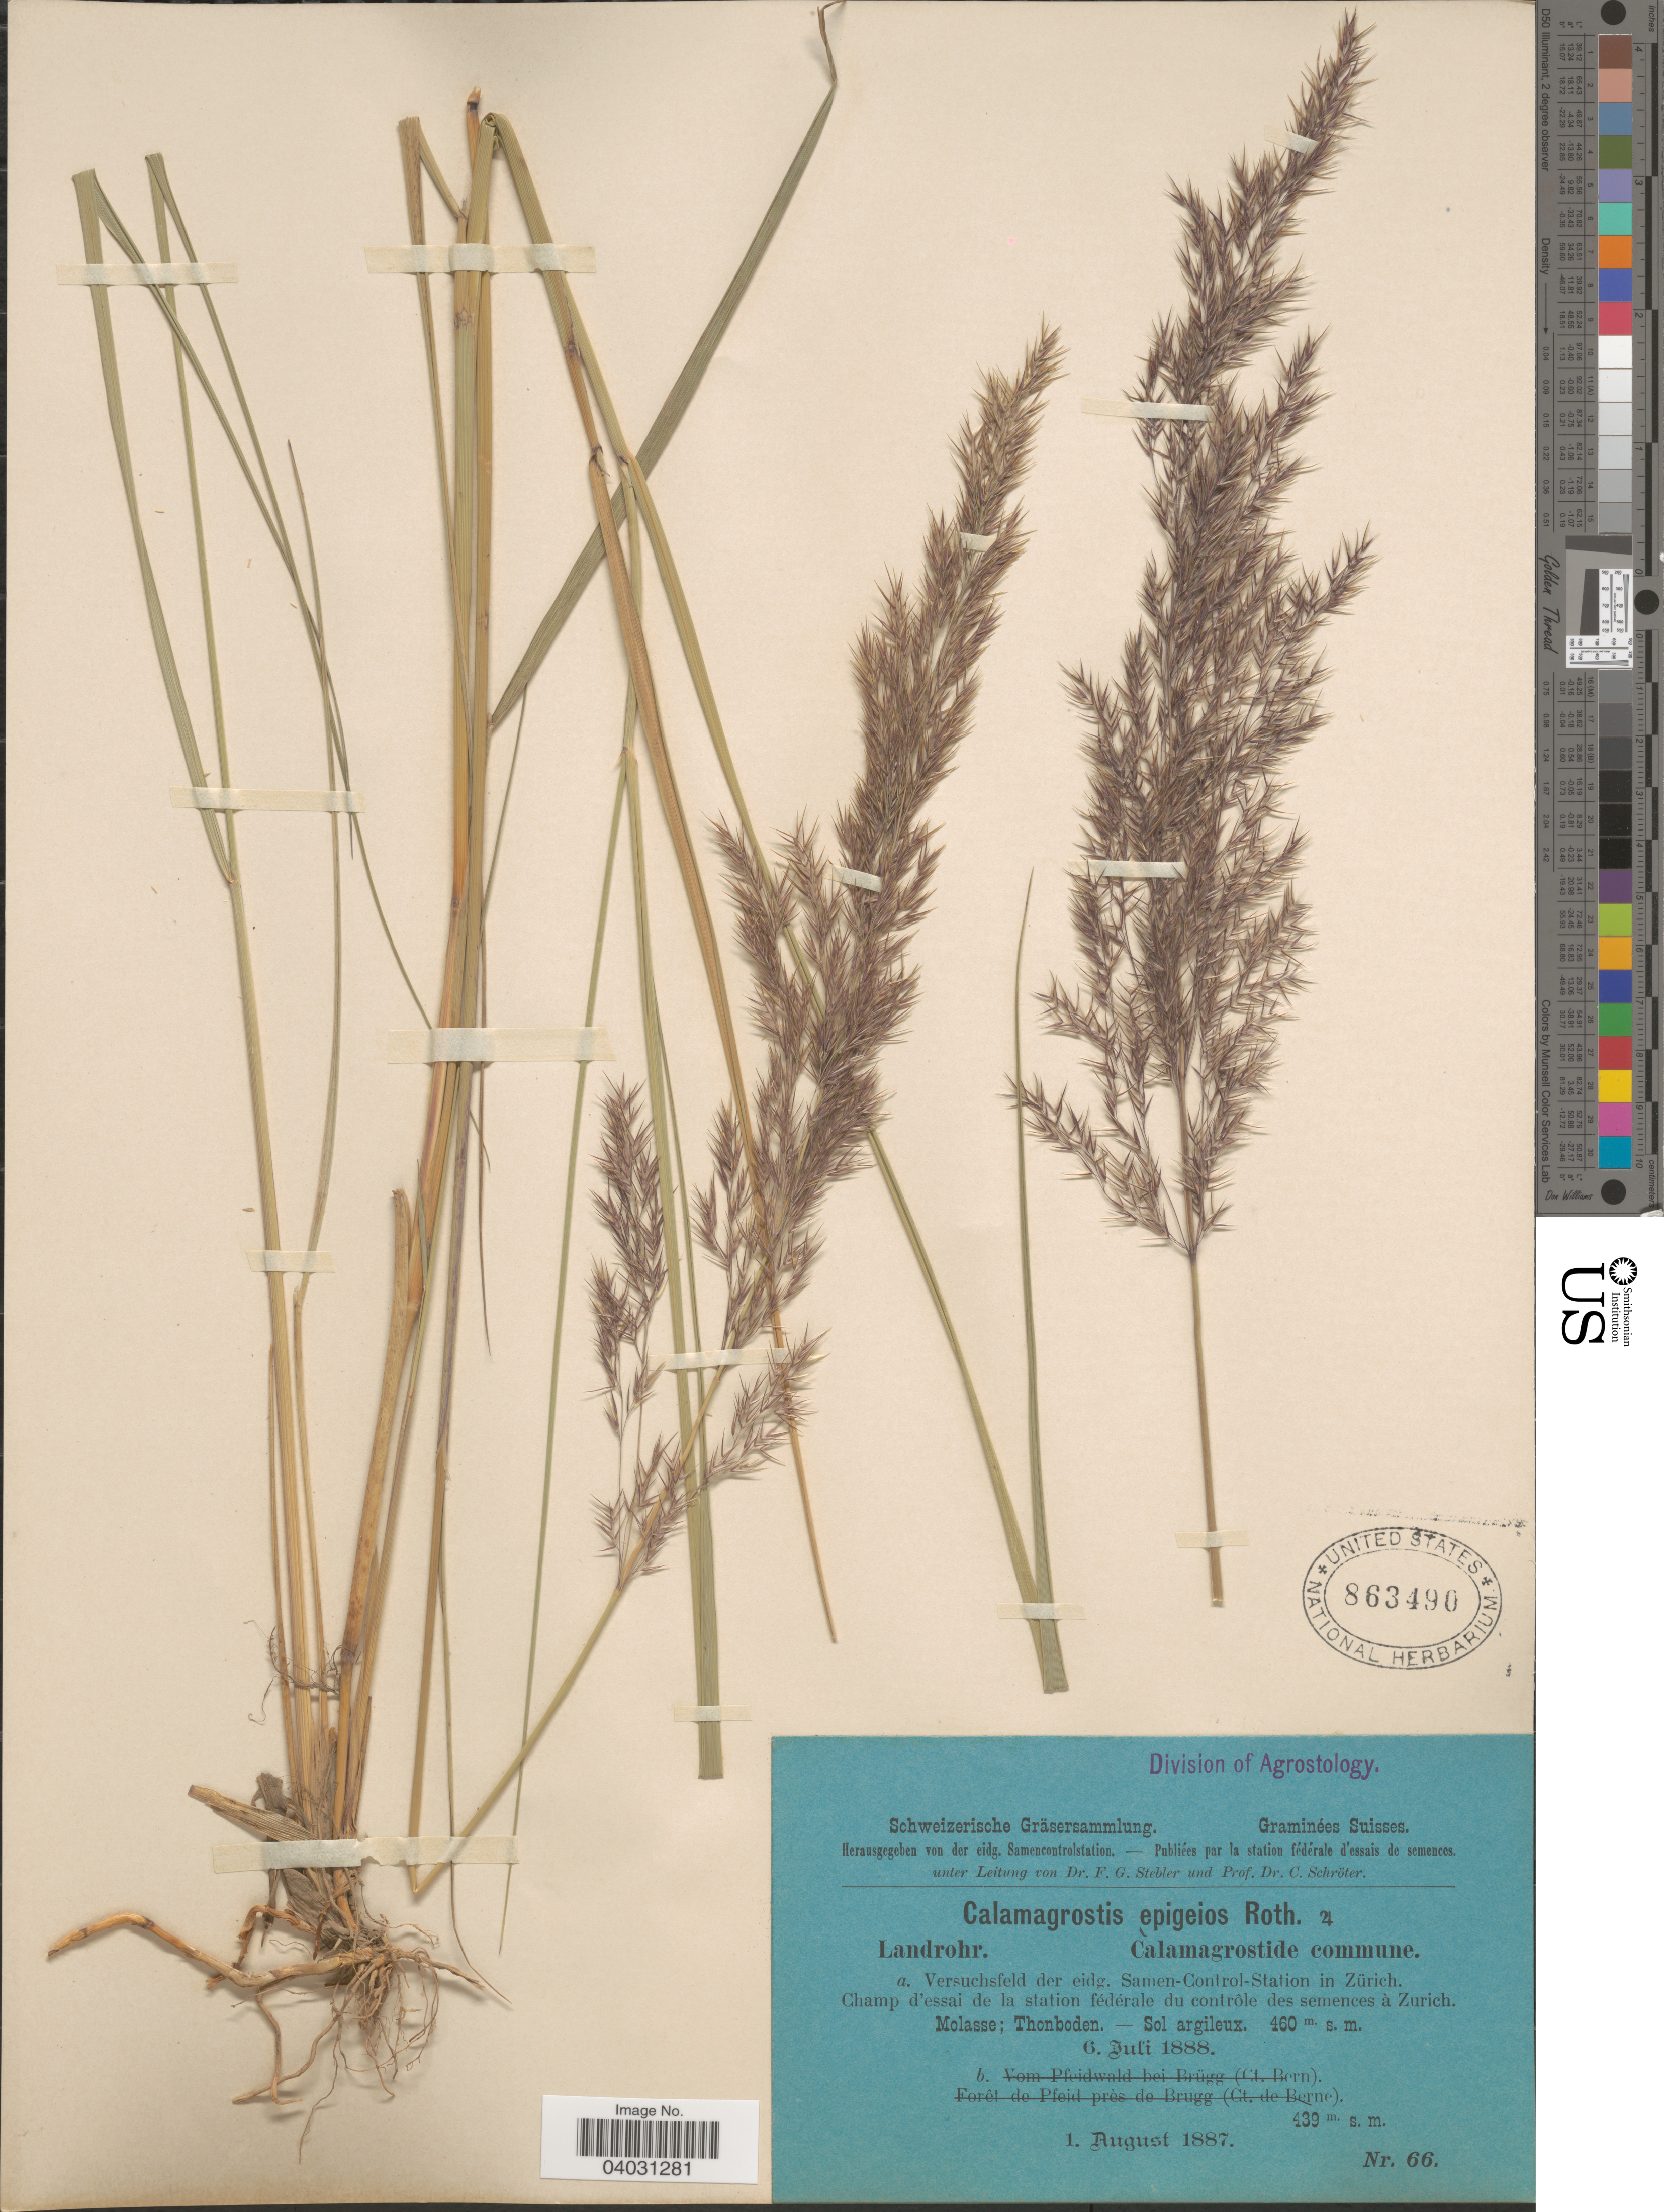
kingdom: Plantae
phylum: Tracheophyta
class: Liliopsida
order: Poales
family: Poaceae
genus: Calamagrostis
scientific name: Calamagrostis epigeios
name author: (L.) Roth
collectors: Stebler, F.G. & Schröter, C.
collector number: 66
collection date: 1888-07-06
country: Switzerland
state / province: Zurich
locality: Suisses. Versuchsfeld der eidg. Samen-Control-Station in Zürich. Champ d' essai de la station fédérale du contrôle des semences à Zurich. Molasse; Thonboden.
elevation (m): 460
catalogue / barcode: US 863490